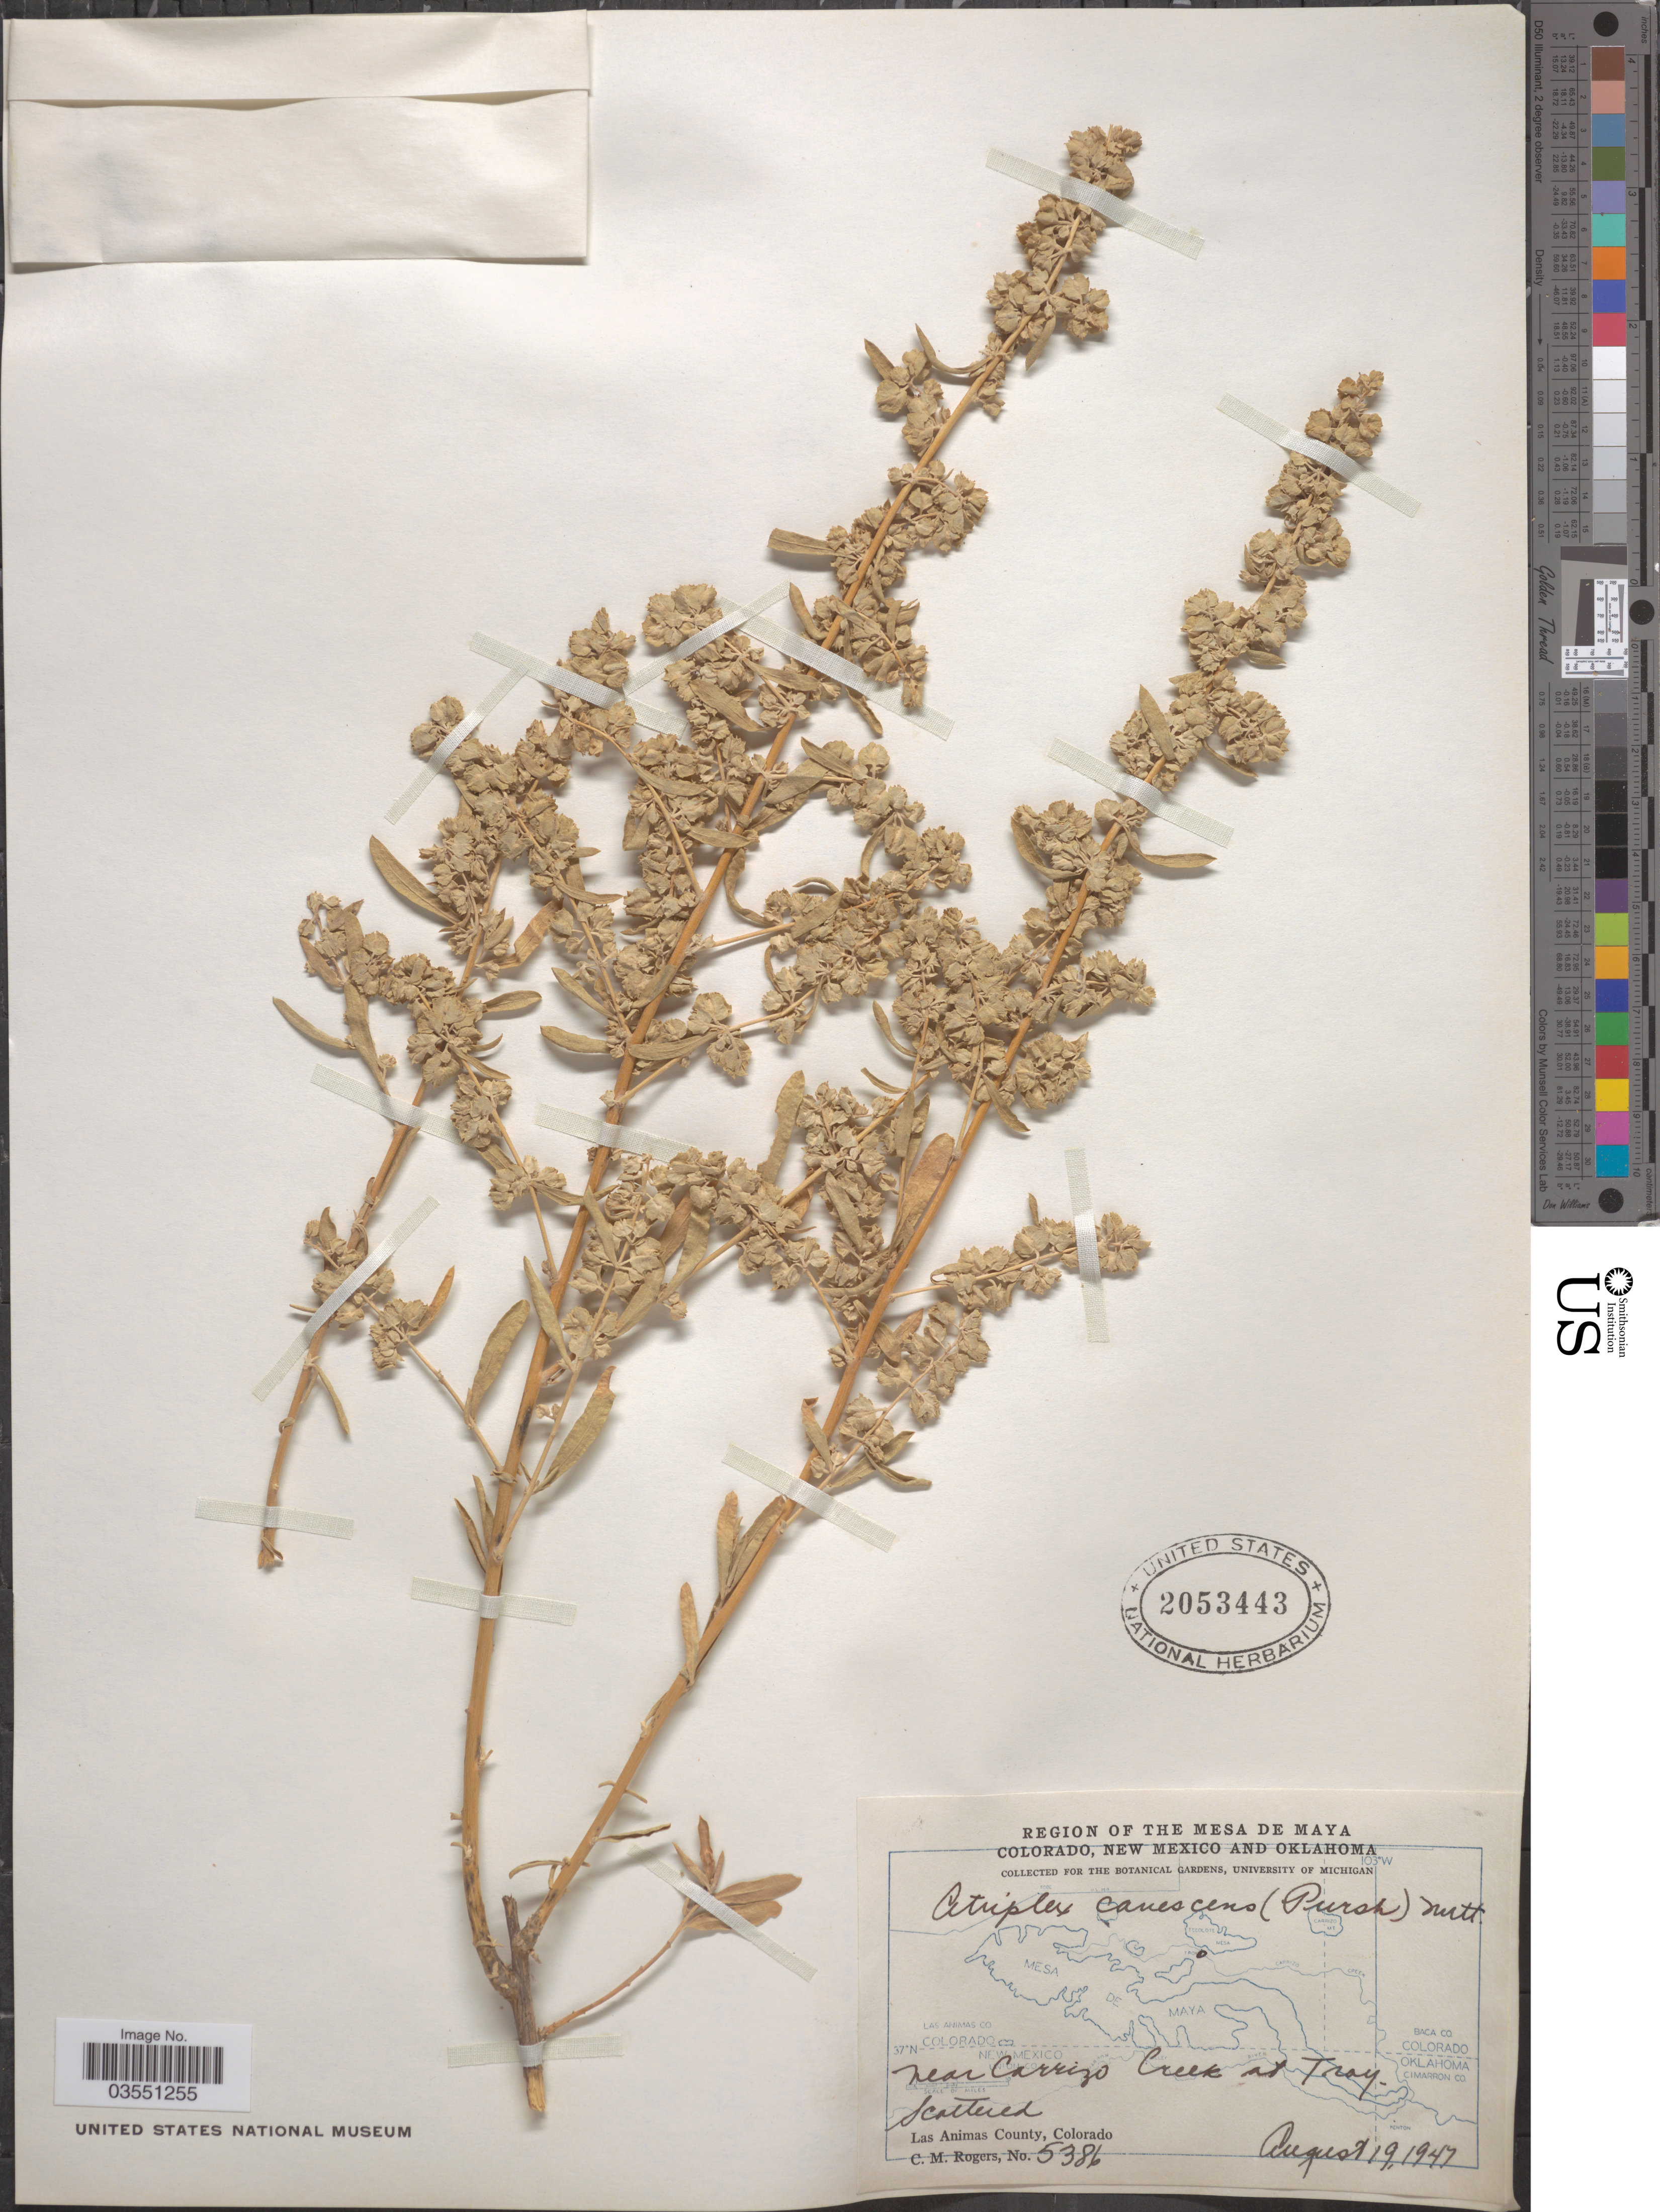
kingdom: Plantae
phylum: Tracheophyta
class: Magnoliopsida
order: Caryophyllales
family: Amaranthaceae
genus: Atriplex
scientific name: Atriplex canescens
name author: (Pursh) Nutt.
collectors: C. M. Rogers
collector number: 5386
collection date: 1947-08-19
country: United States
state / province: Colorado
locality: Region of the Mesa de Maya. Near Carrizo Creek at Tray. Las Animas County.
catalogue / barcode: US 2053443